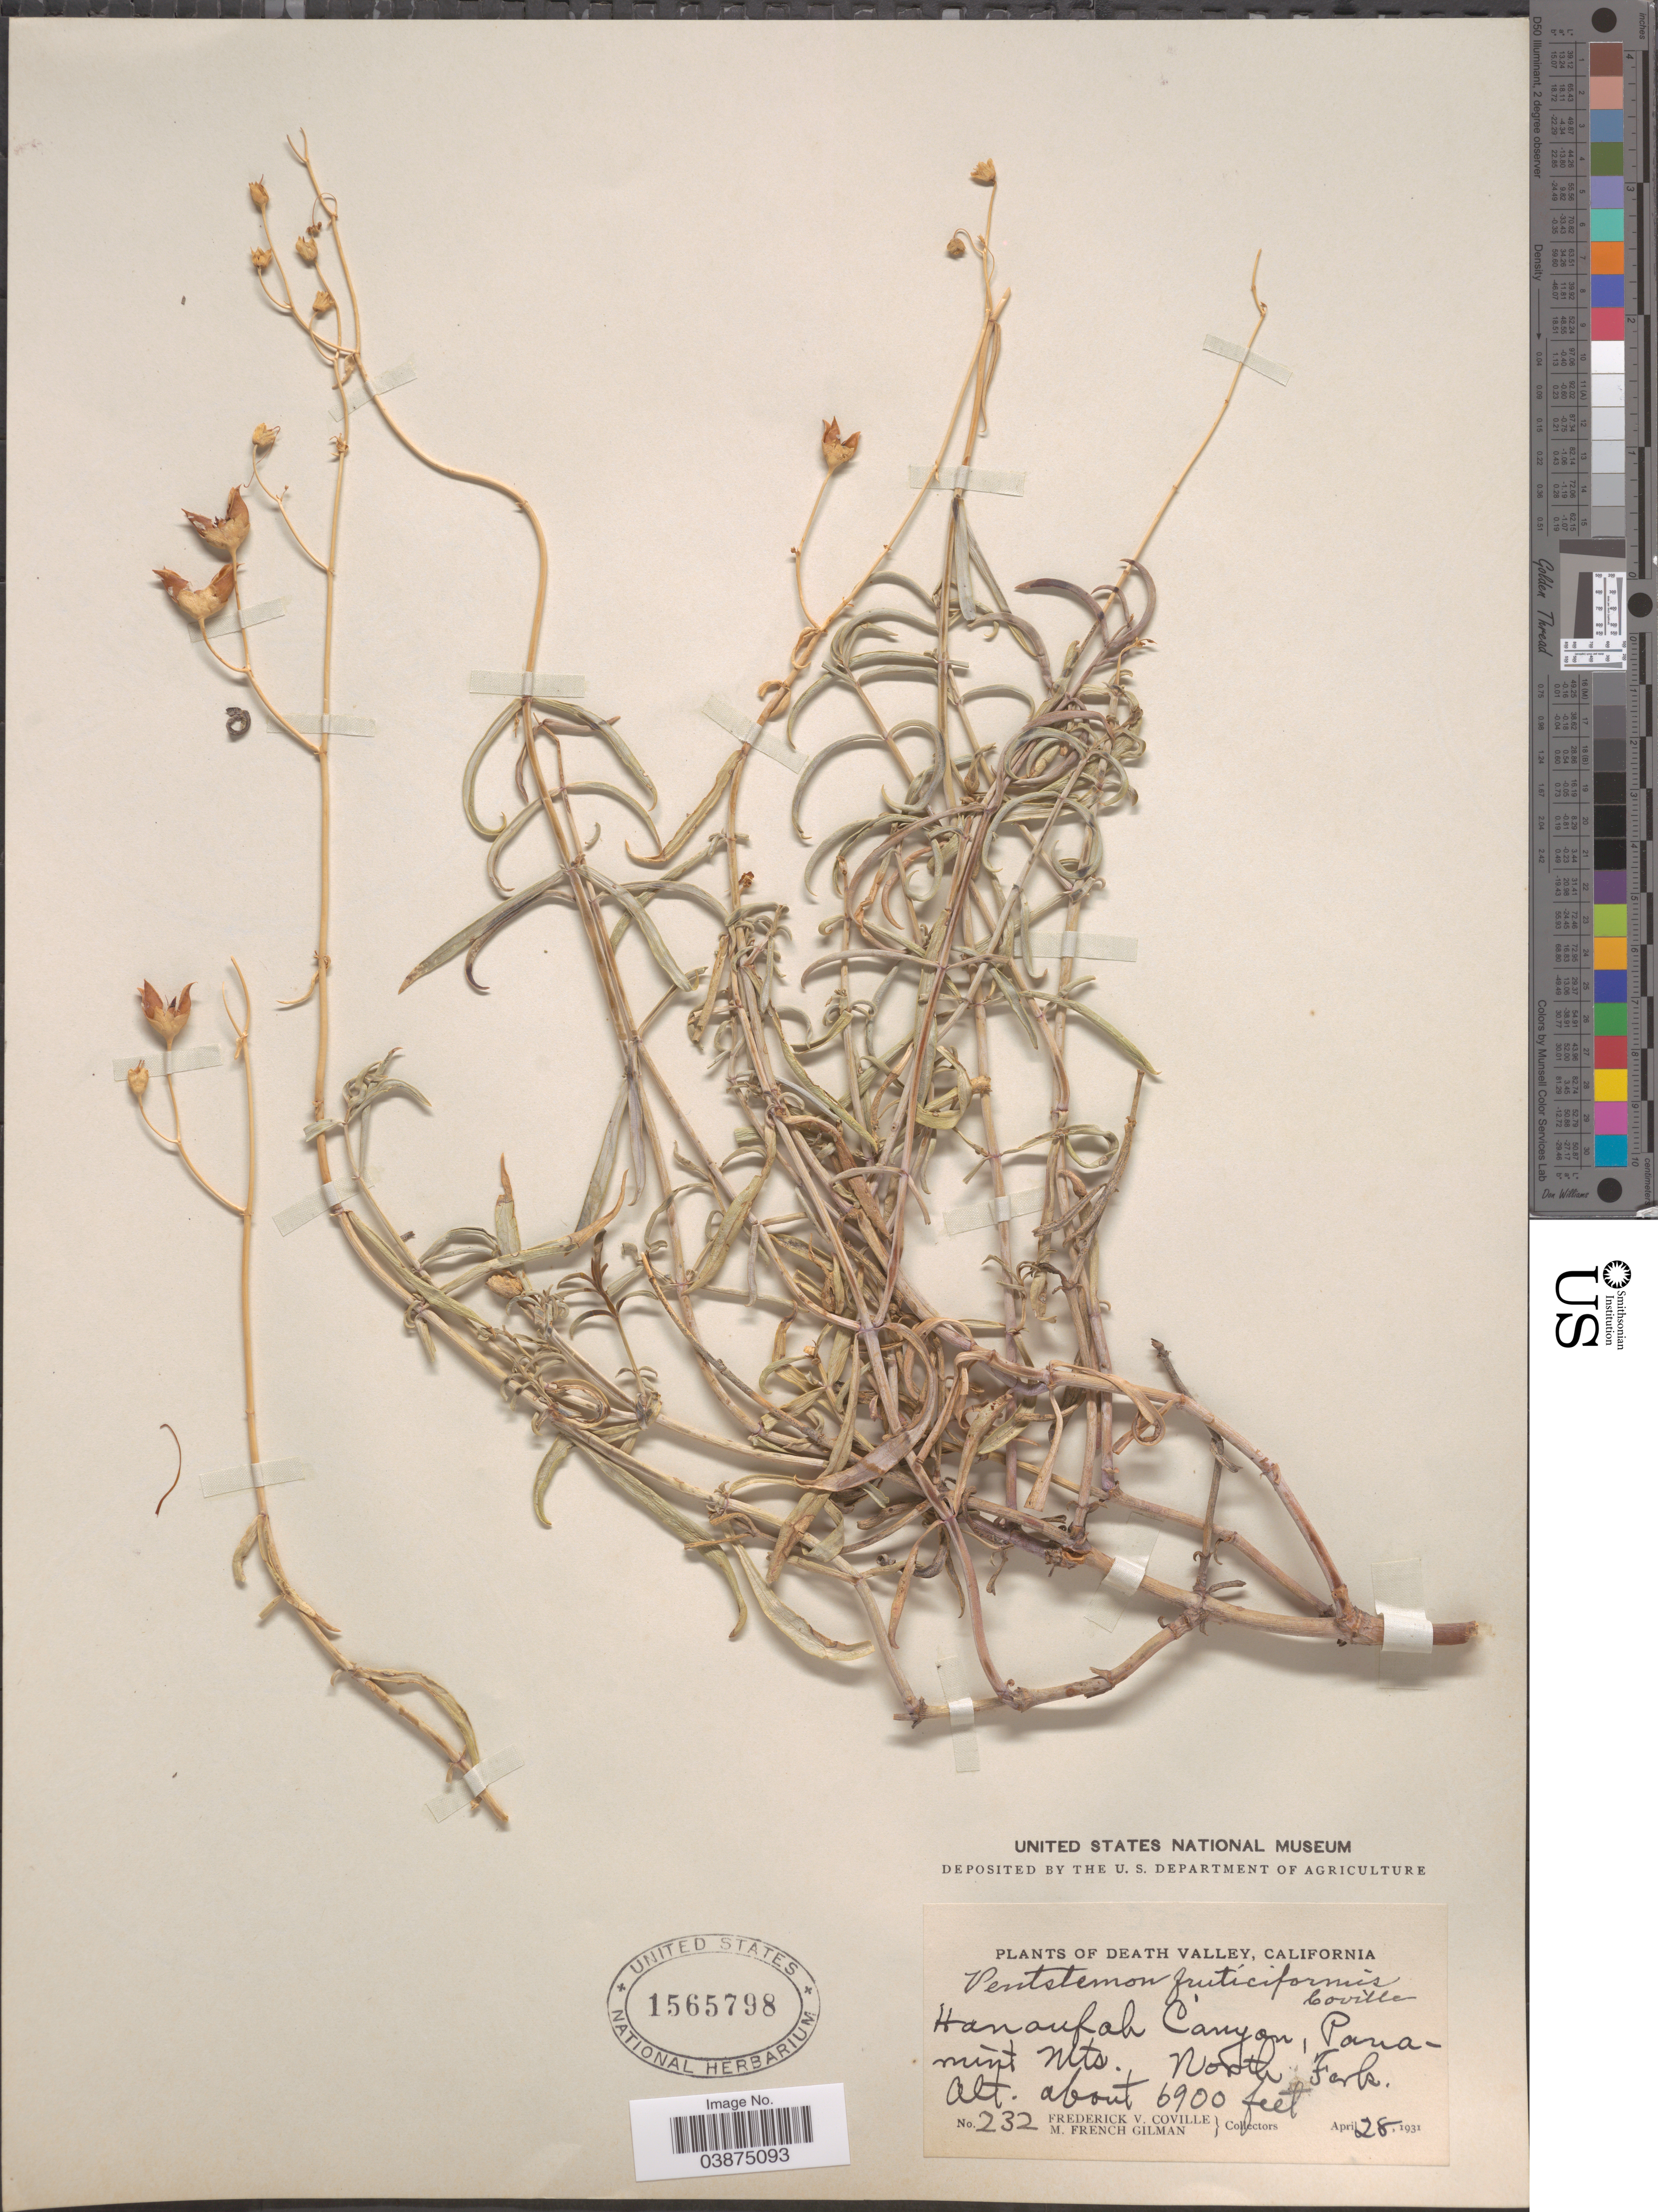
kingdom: Plantae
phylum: Tracheophyta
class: Magnoliopsida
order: Lamiales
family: Plantaginaceae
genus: Penstemon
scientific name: Penstemon fruticiformis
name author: Coville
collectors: F. V. Coville & M. F. Gilman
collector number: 232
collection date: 1931-04-28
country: United States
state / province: California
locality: Death Valley. Hanaupah Canyon, Panamint Mts. North Fork.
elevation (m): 2103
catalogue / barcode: US 1565798